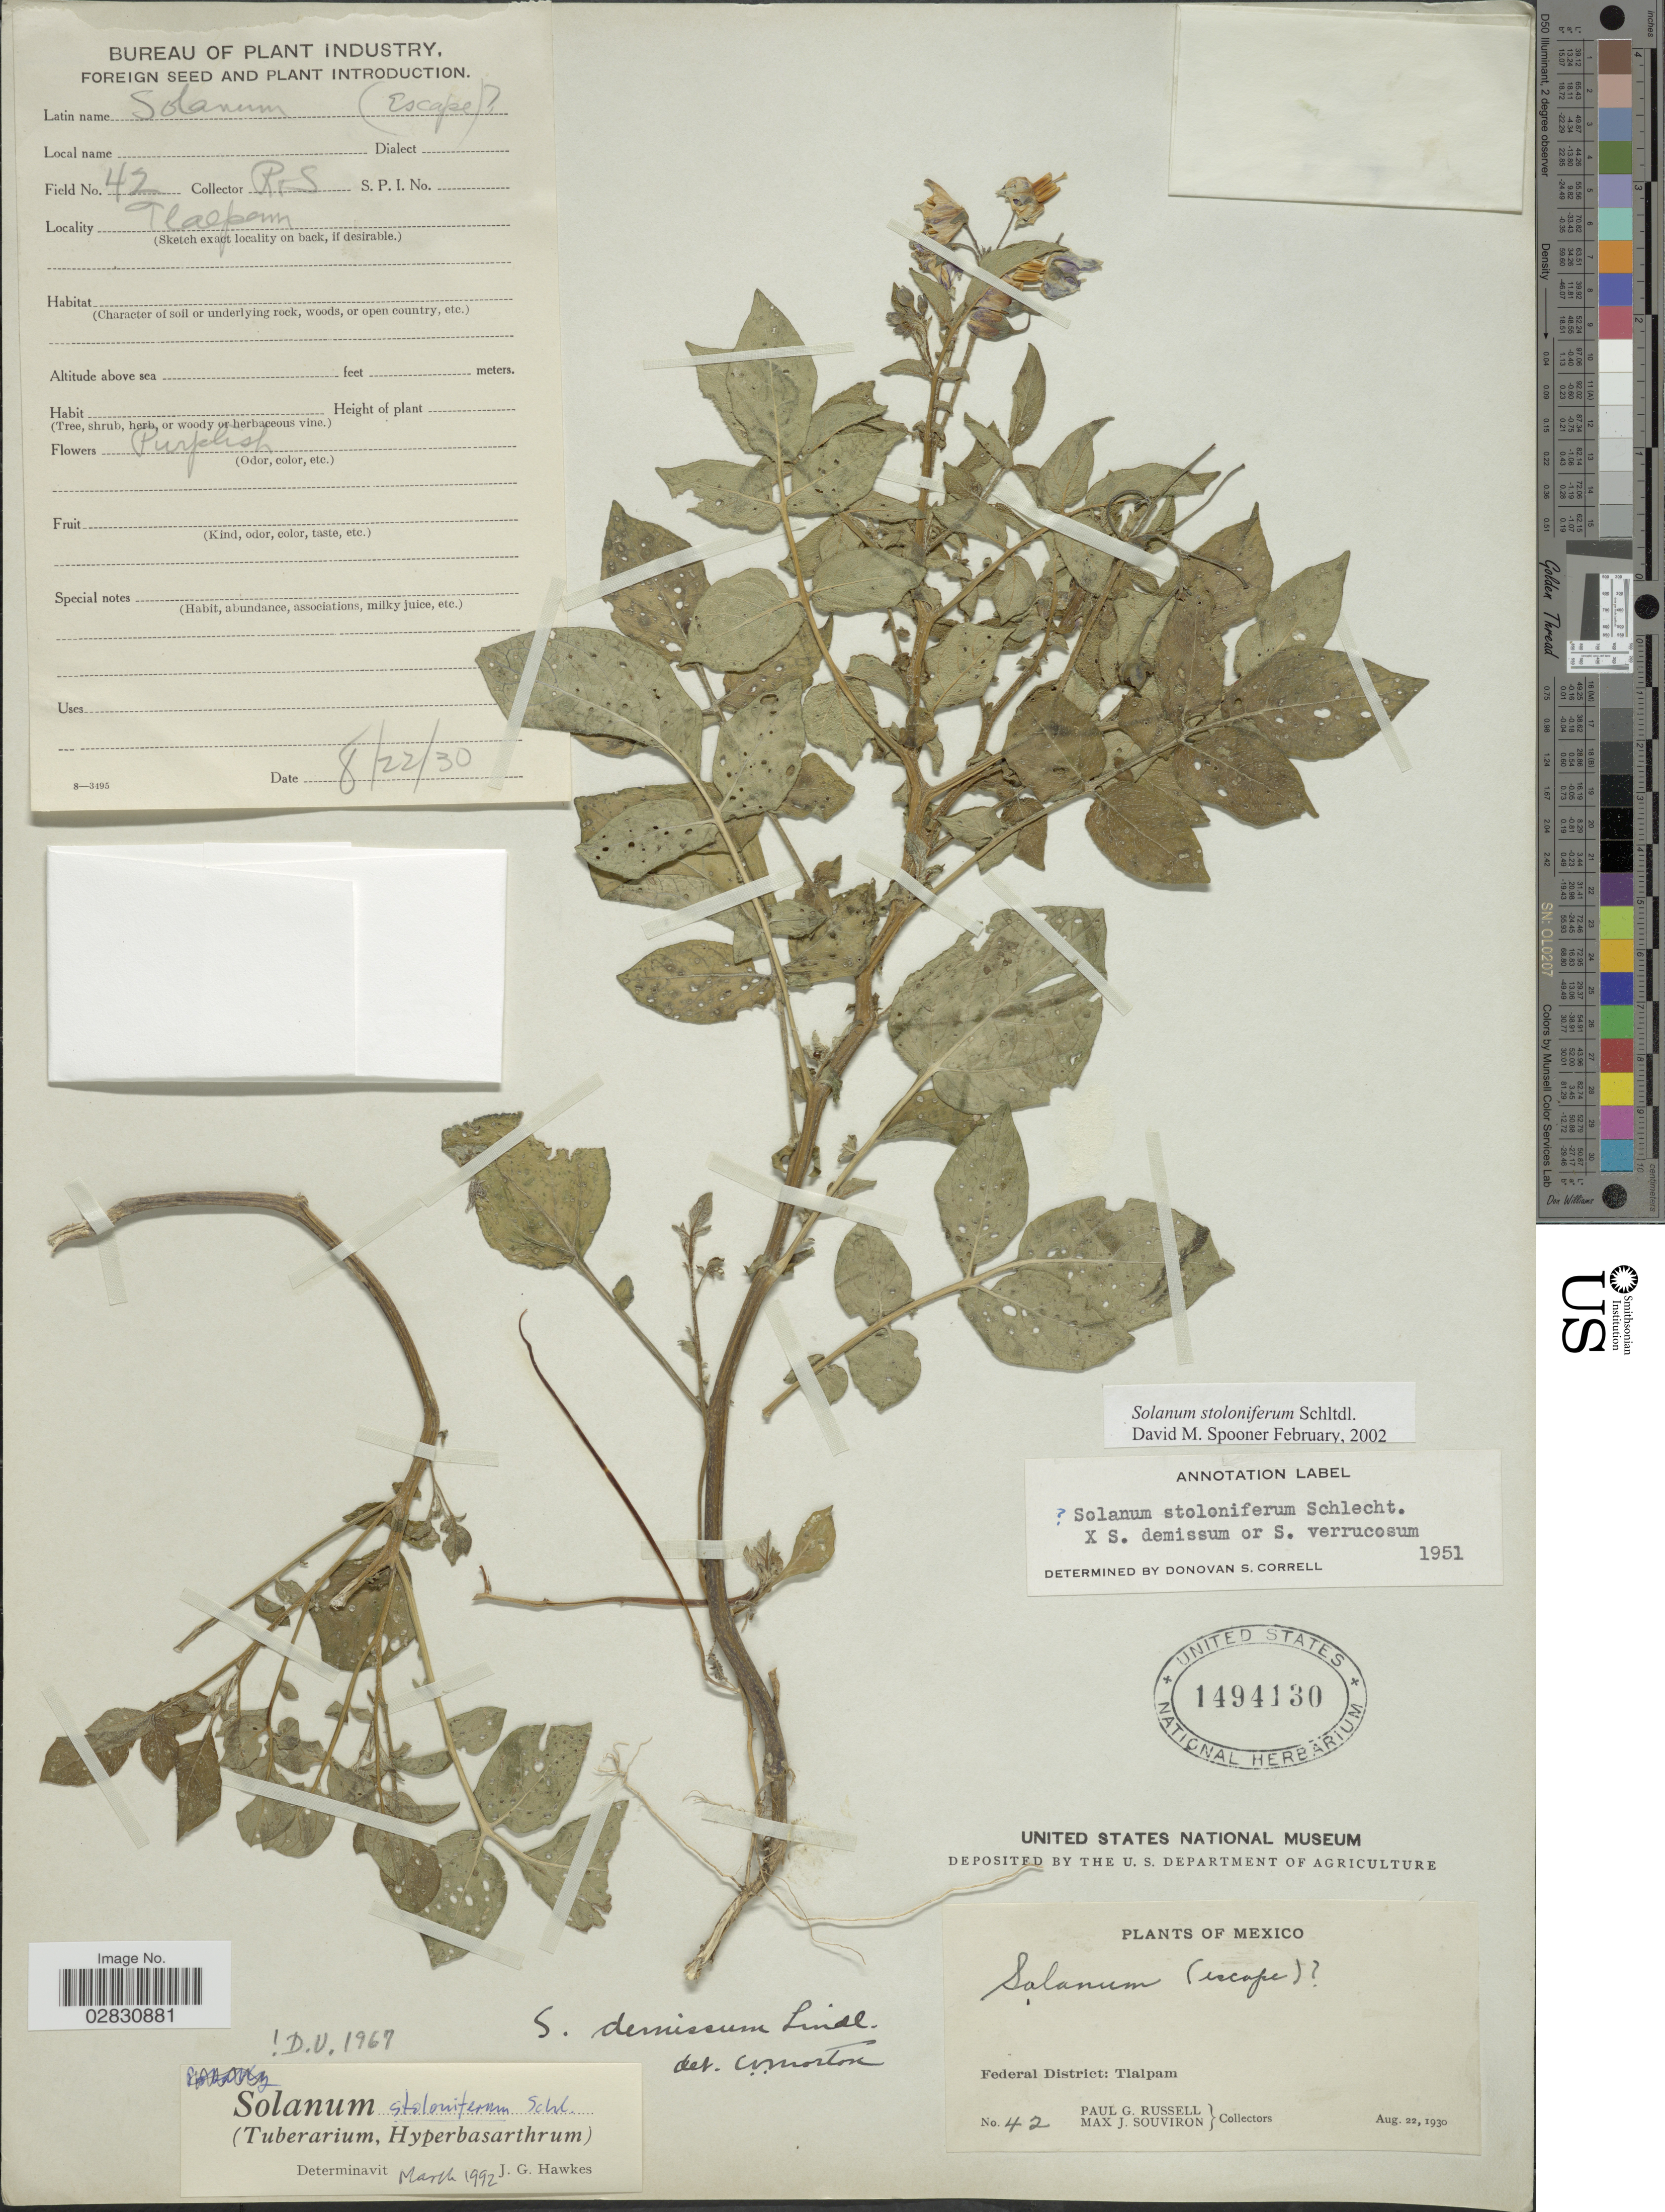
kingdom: Plantae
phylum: Tracheophyta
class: Magnoliopsida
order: Solanales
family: Solanaceae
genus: Solanum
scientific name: Solanum stoloniferum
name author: Schltdl. & Bouché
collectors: P. G. Russell & M. J. Souviron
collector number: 42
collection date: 1930-08-22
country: Mexico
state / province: Distrito Federal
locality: Federal District: Tlalpam.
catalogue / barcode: US 1494130